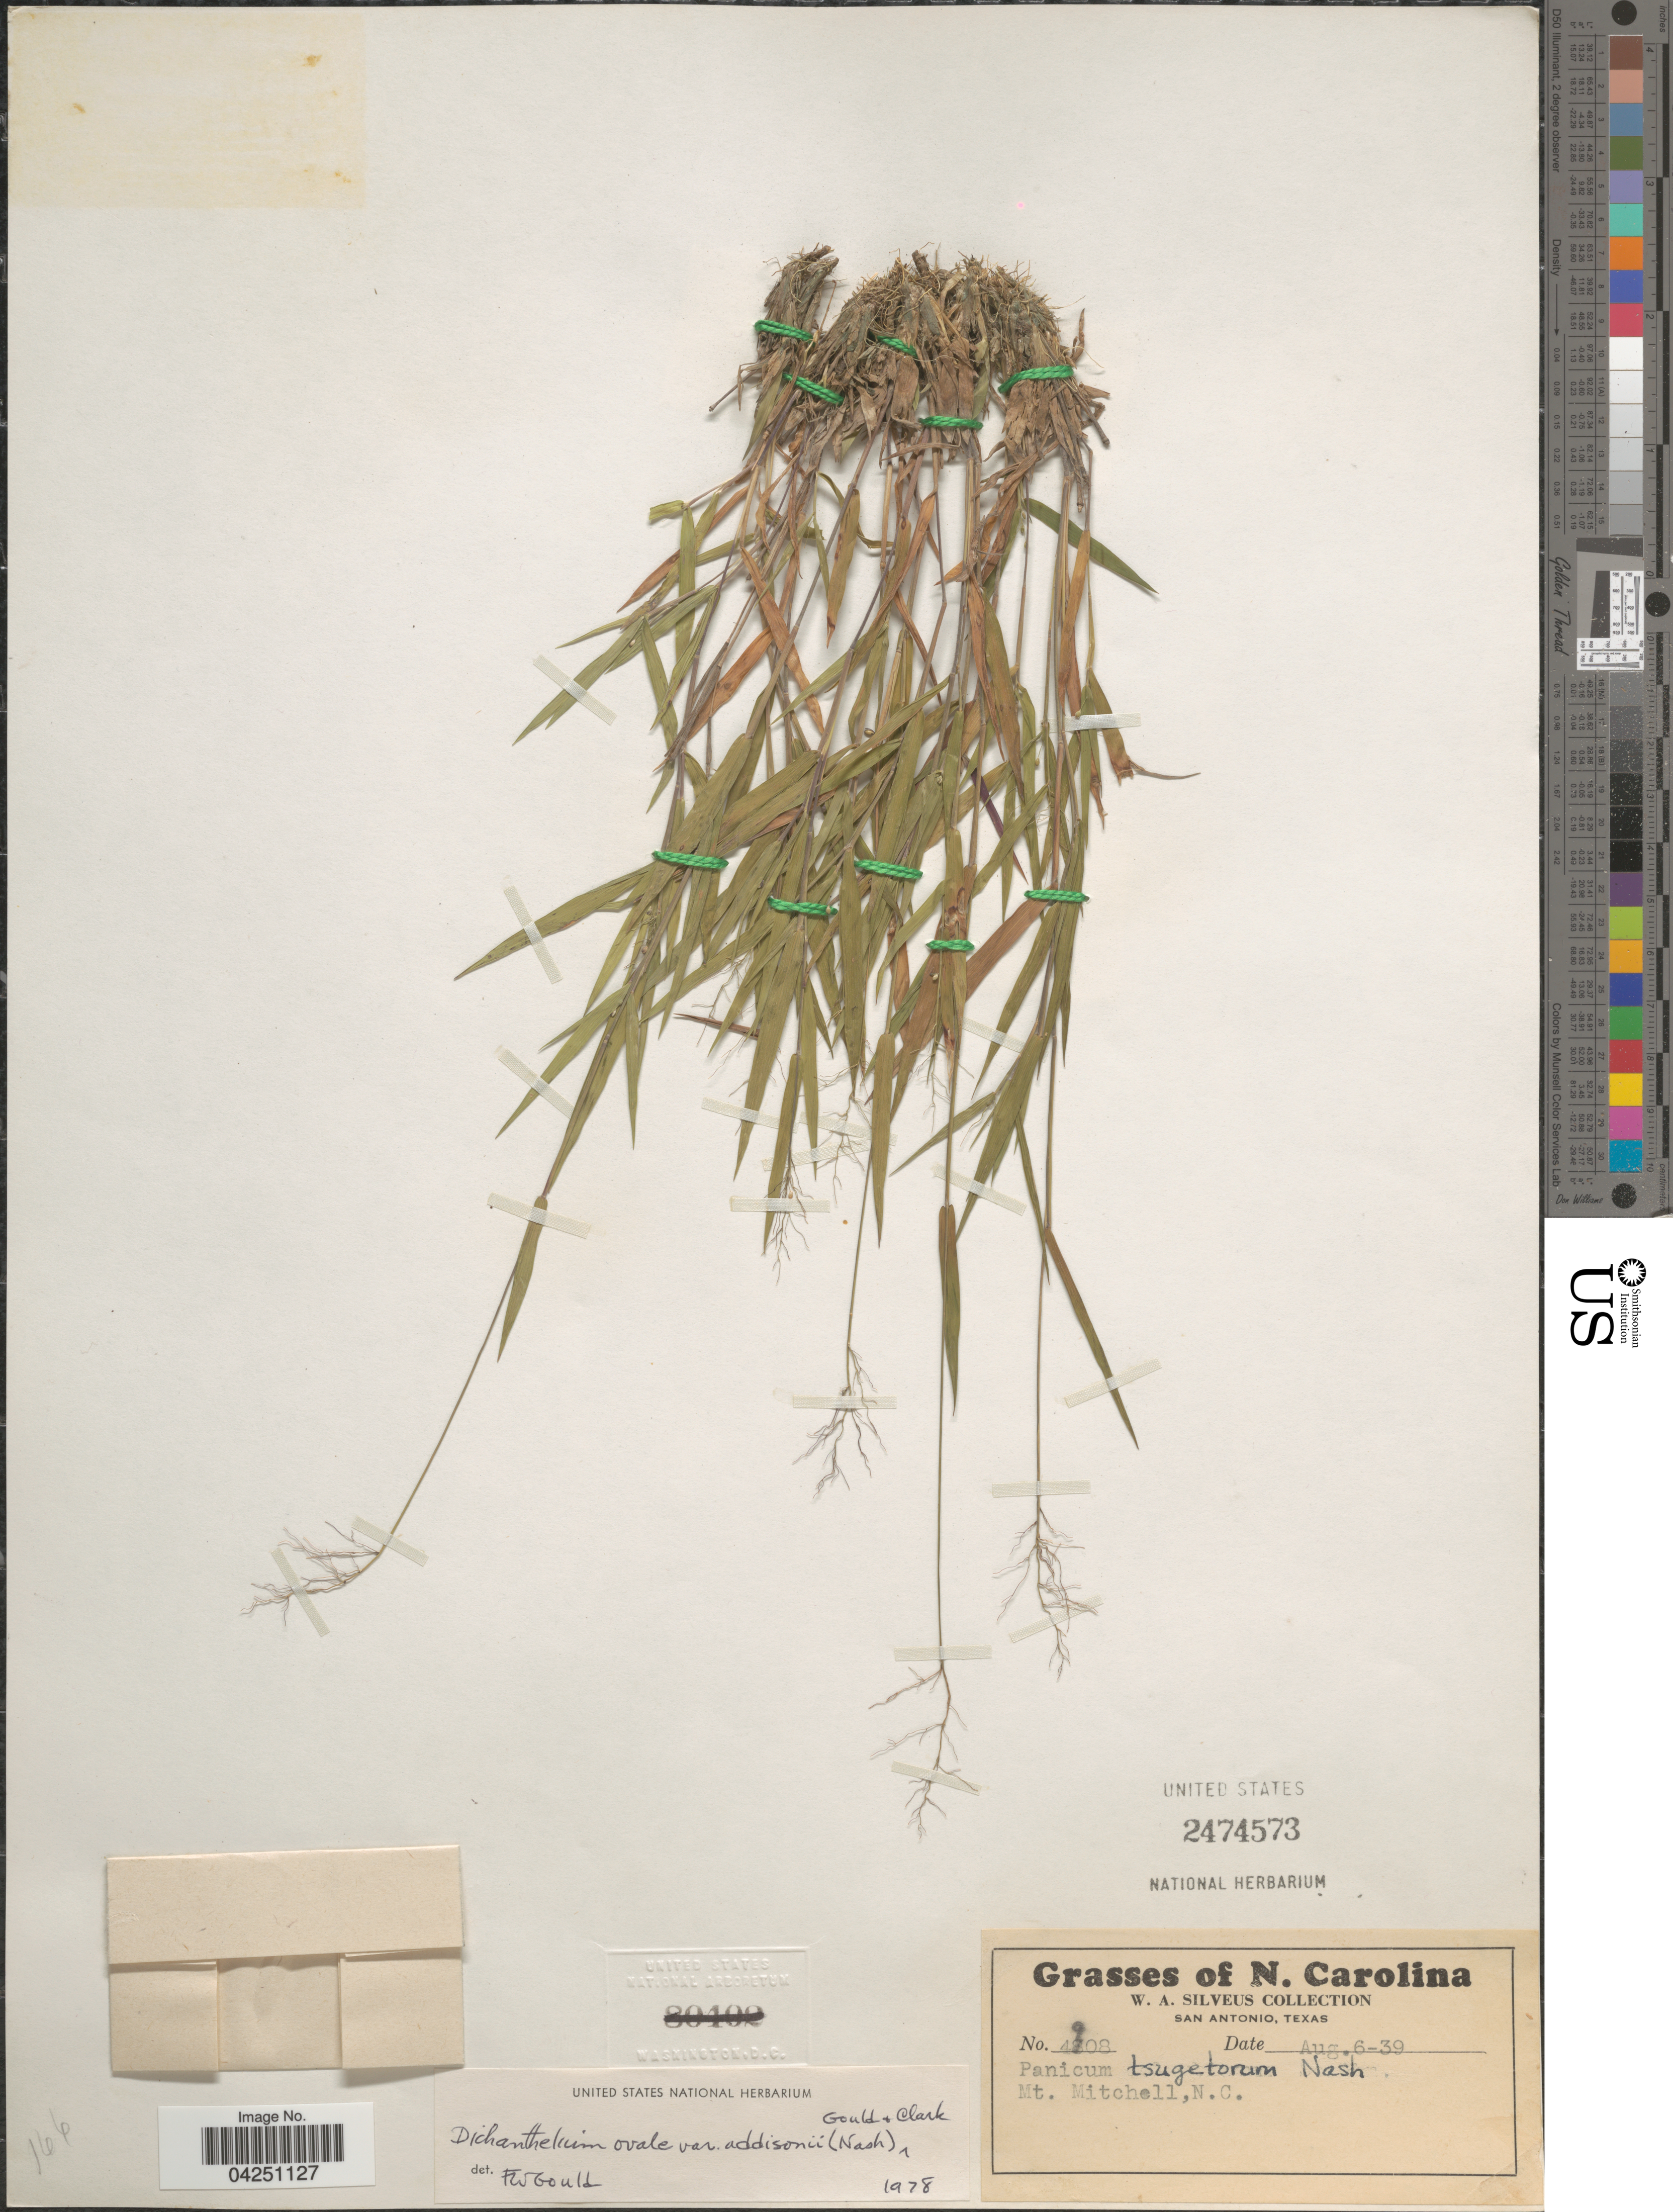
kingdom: Plantae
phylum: Tracheophyta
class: Liliopsida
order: Poales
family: Poaceae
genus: Dichanthelium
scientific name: Dichanthelium acuminatum var. acuminatum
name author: (Sw.) Gould & C.A. Clark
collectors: W. Silveus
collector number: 1908*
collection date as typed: Transcribed d/m/y: 6/8/39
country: United States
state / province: North Carolina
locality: Mt. Mitchell.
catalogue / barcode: US 2474573